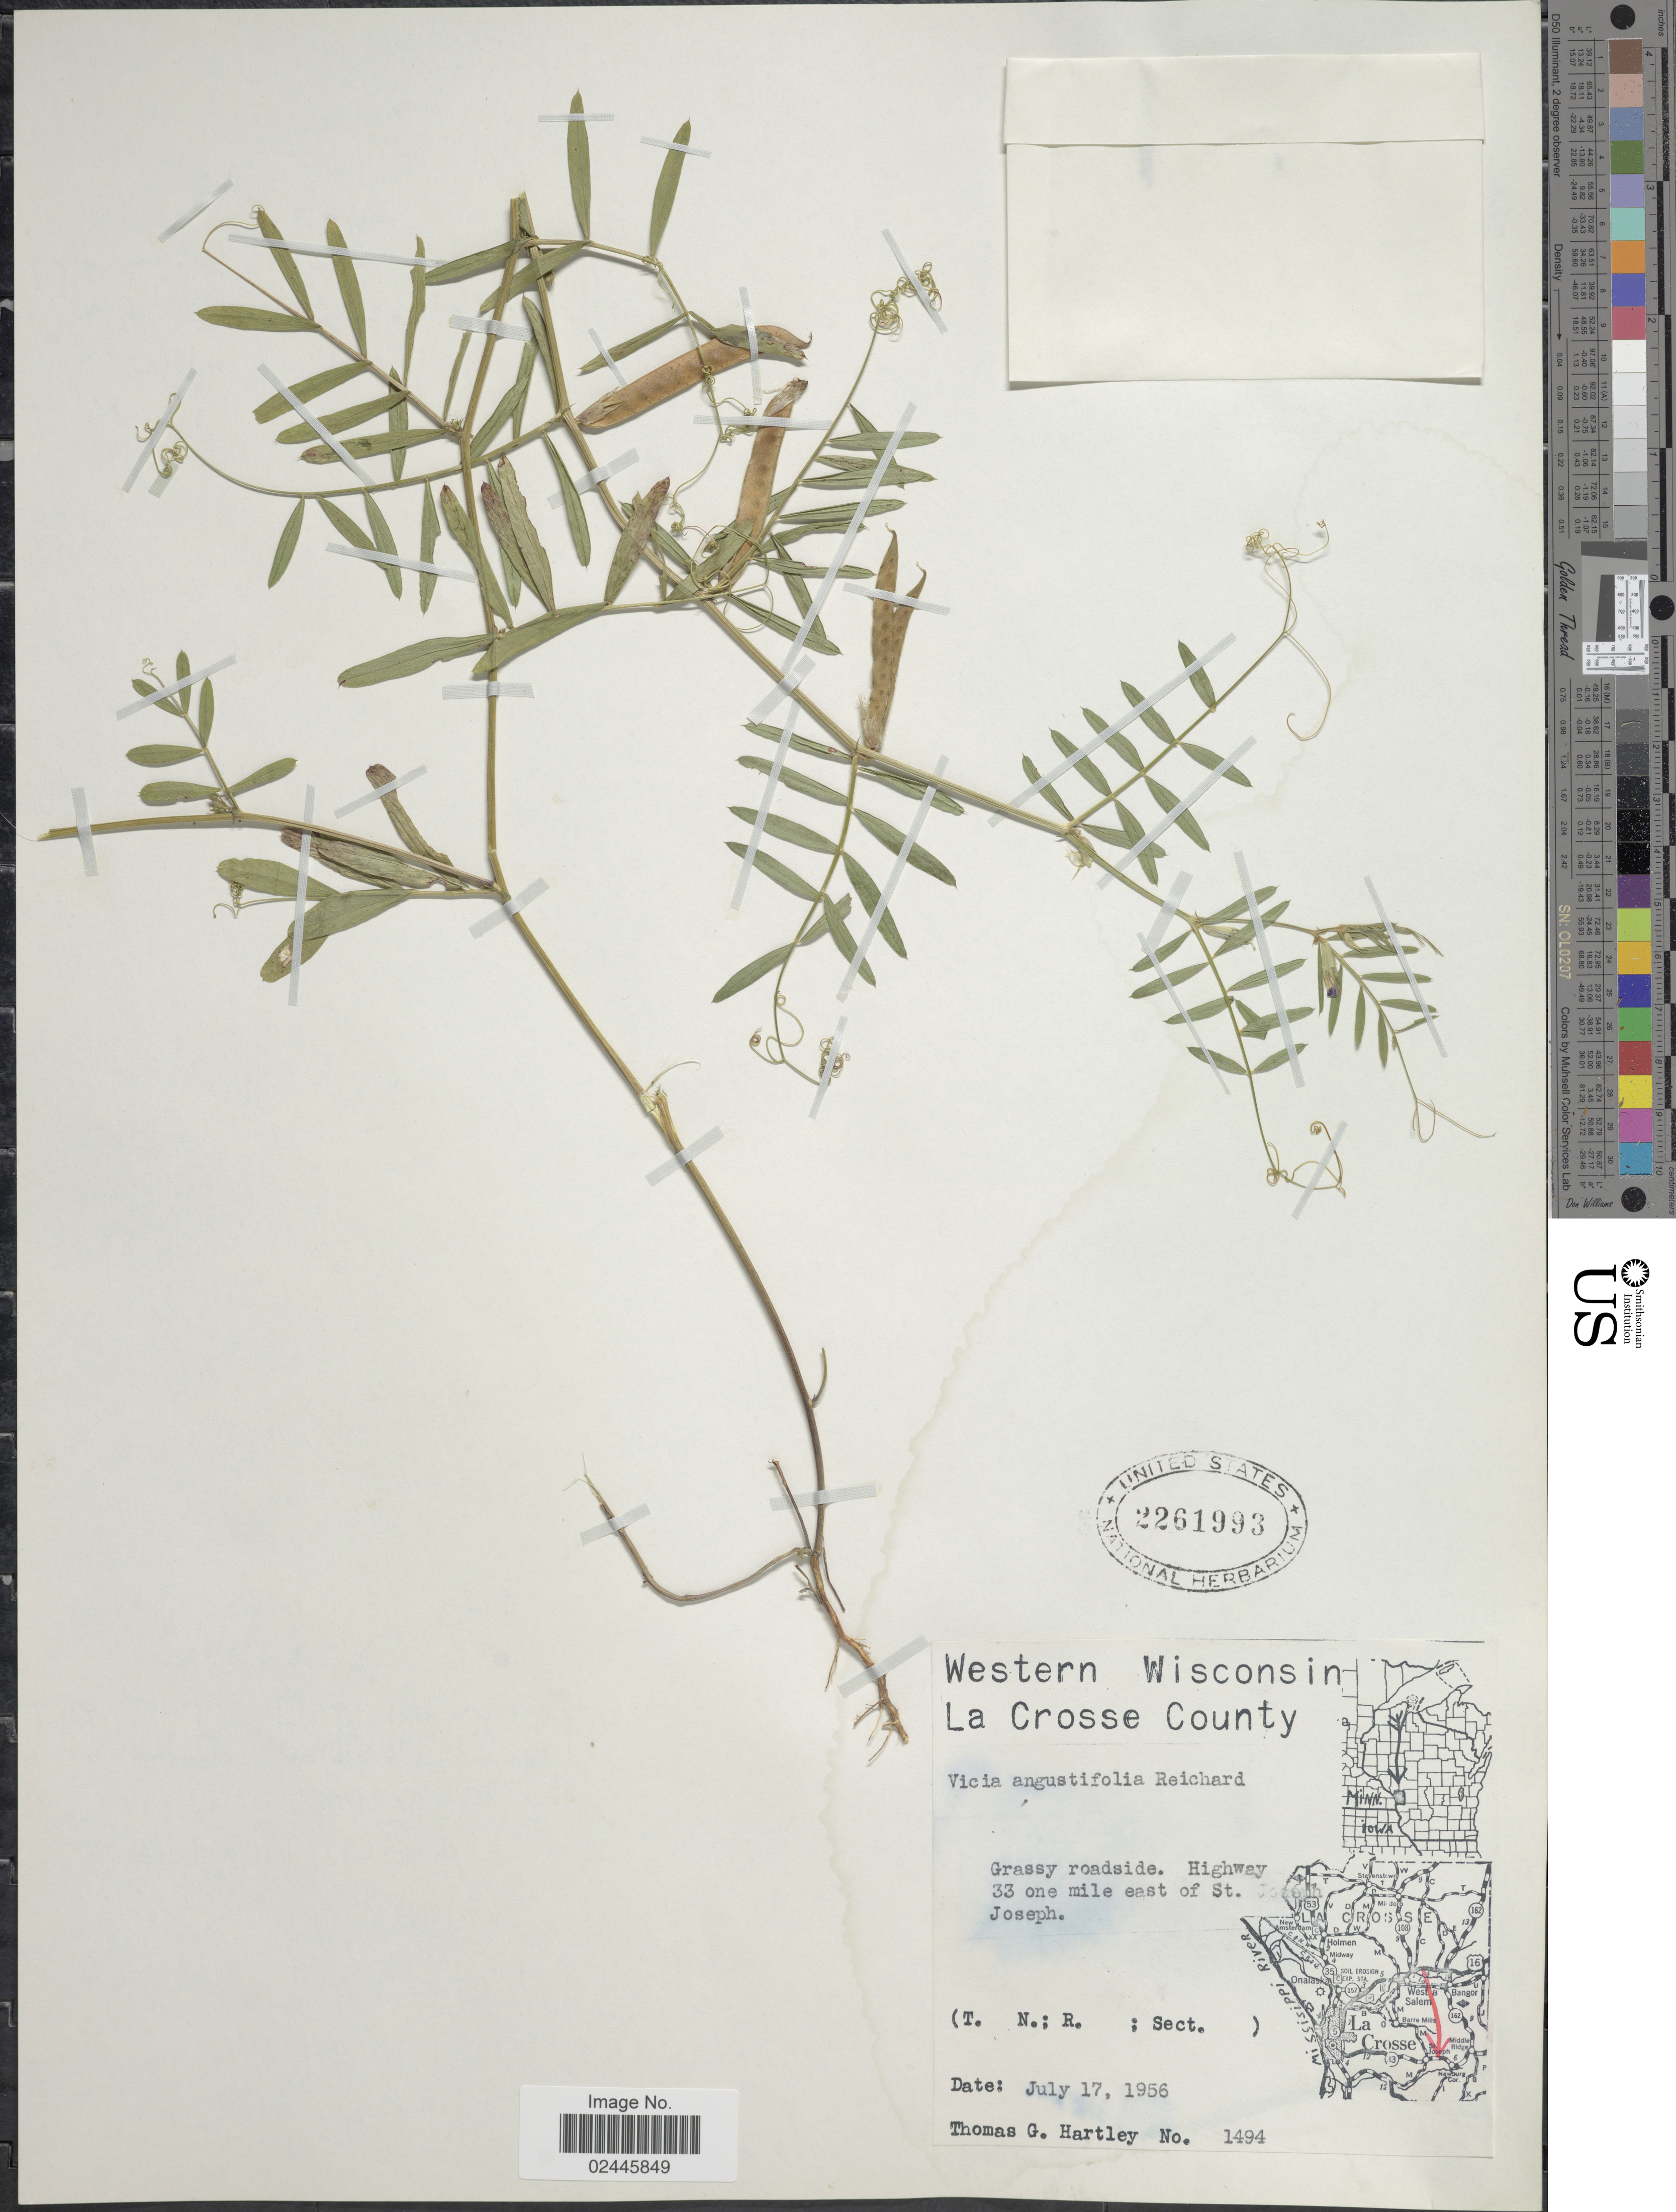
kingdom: Plantae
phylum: Tracheophyta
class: Magnoliopsida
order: Fabales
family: Fabaceae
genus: Vicia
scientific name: Vicia angustifolia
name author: L.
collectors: T. G. Hartley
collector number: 1494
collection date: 1956-07-17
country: United States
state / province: Wisconsin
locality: Western Wisconsin, La Crosse County. Grassy roadside. Highway 33 one mile east of St. Joseph.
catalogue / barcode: US 2261993